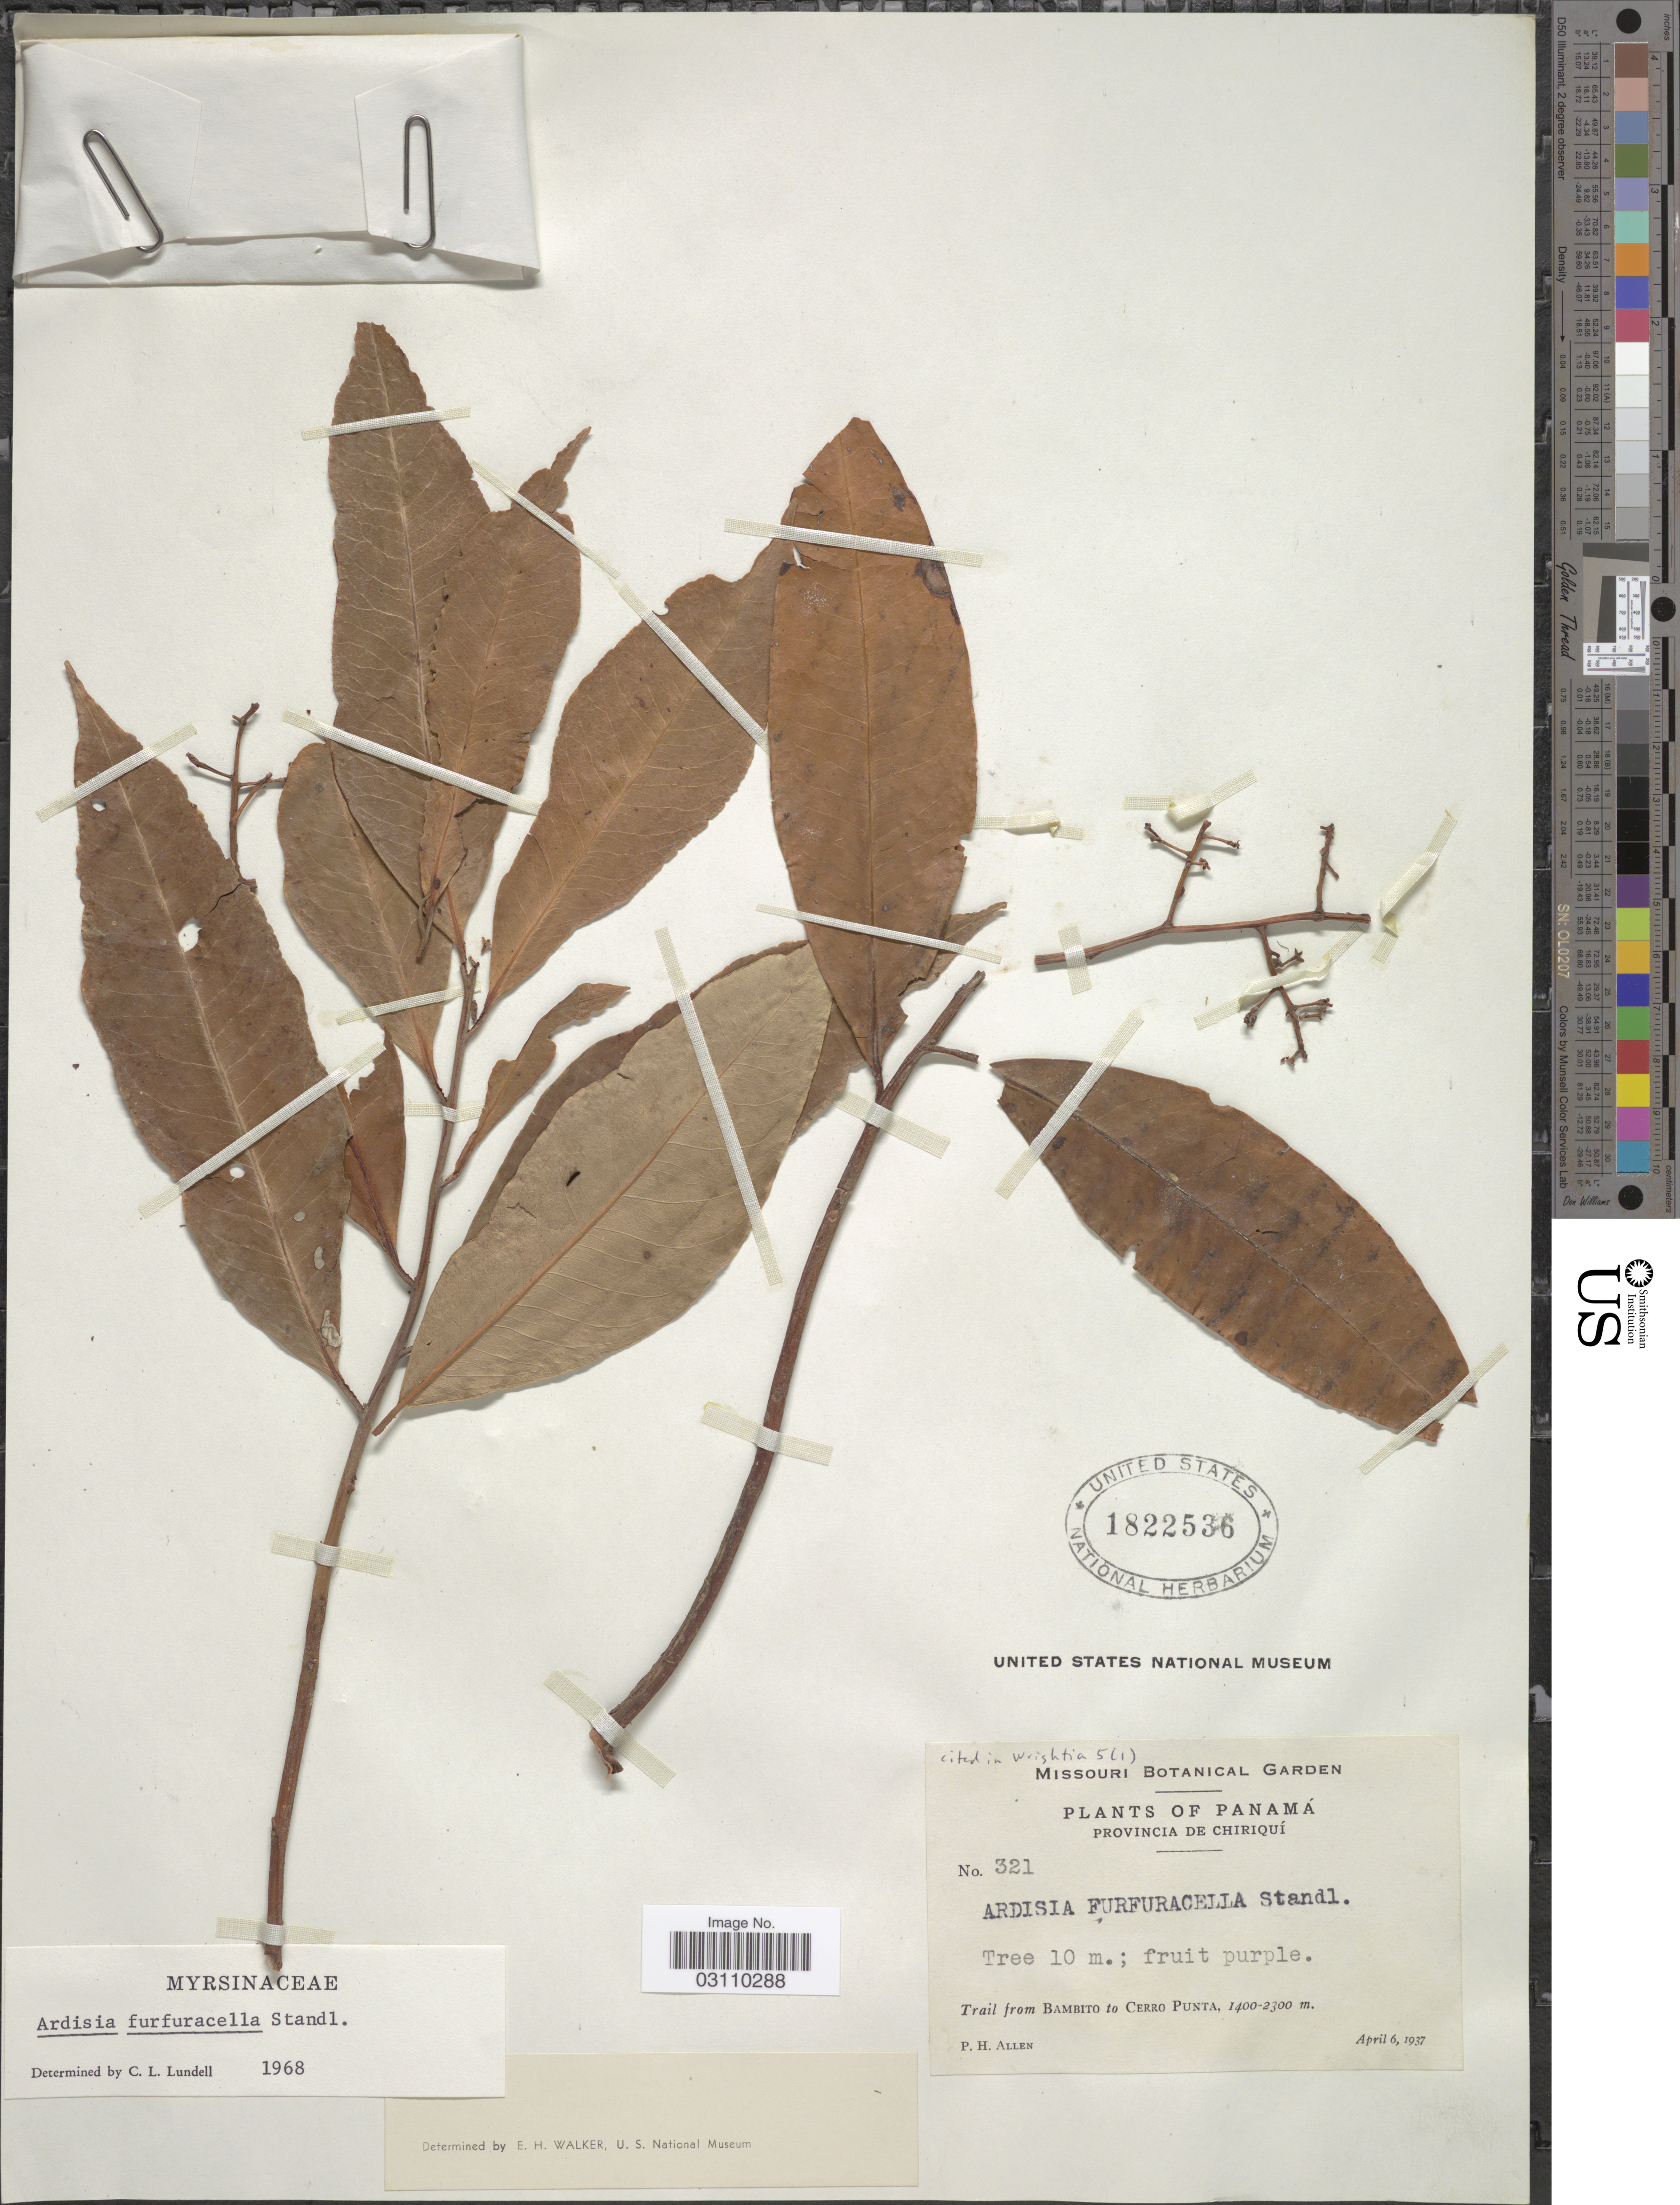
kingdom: Plantae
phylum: Tracheophyta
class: Magnoliopsida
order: Ericales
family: Primulaceae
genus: Ardisia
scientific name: Ardisia furfuracella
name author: Standl.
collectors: P. H. Allen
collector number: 321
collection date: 1937-04-06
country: Panama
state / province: Chiriqui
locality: Trail from Bambito to Cerro Punta.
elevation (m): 1400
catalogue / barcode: US 1822536